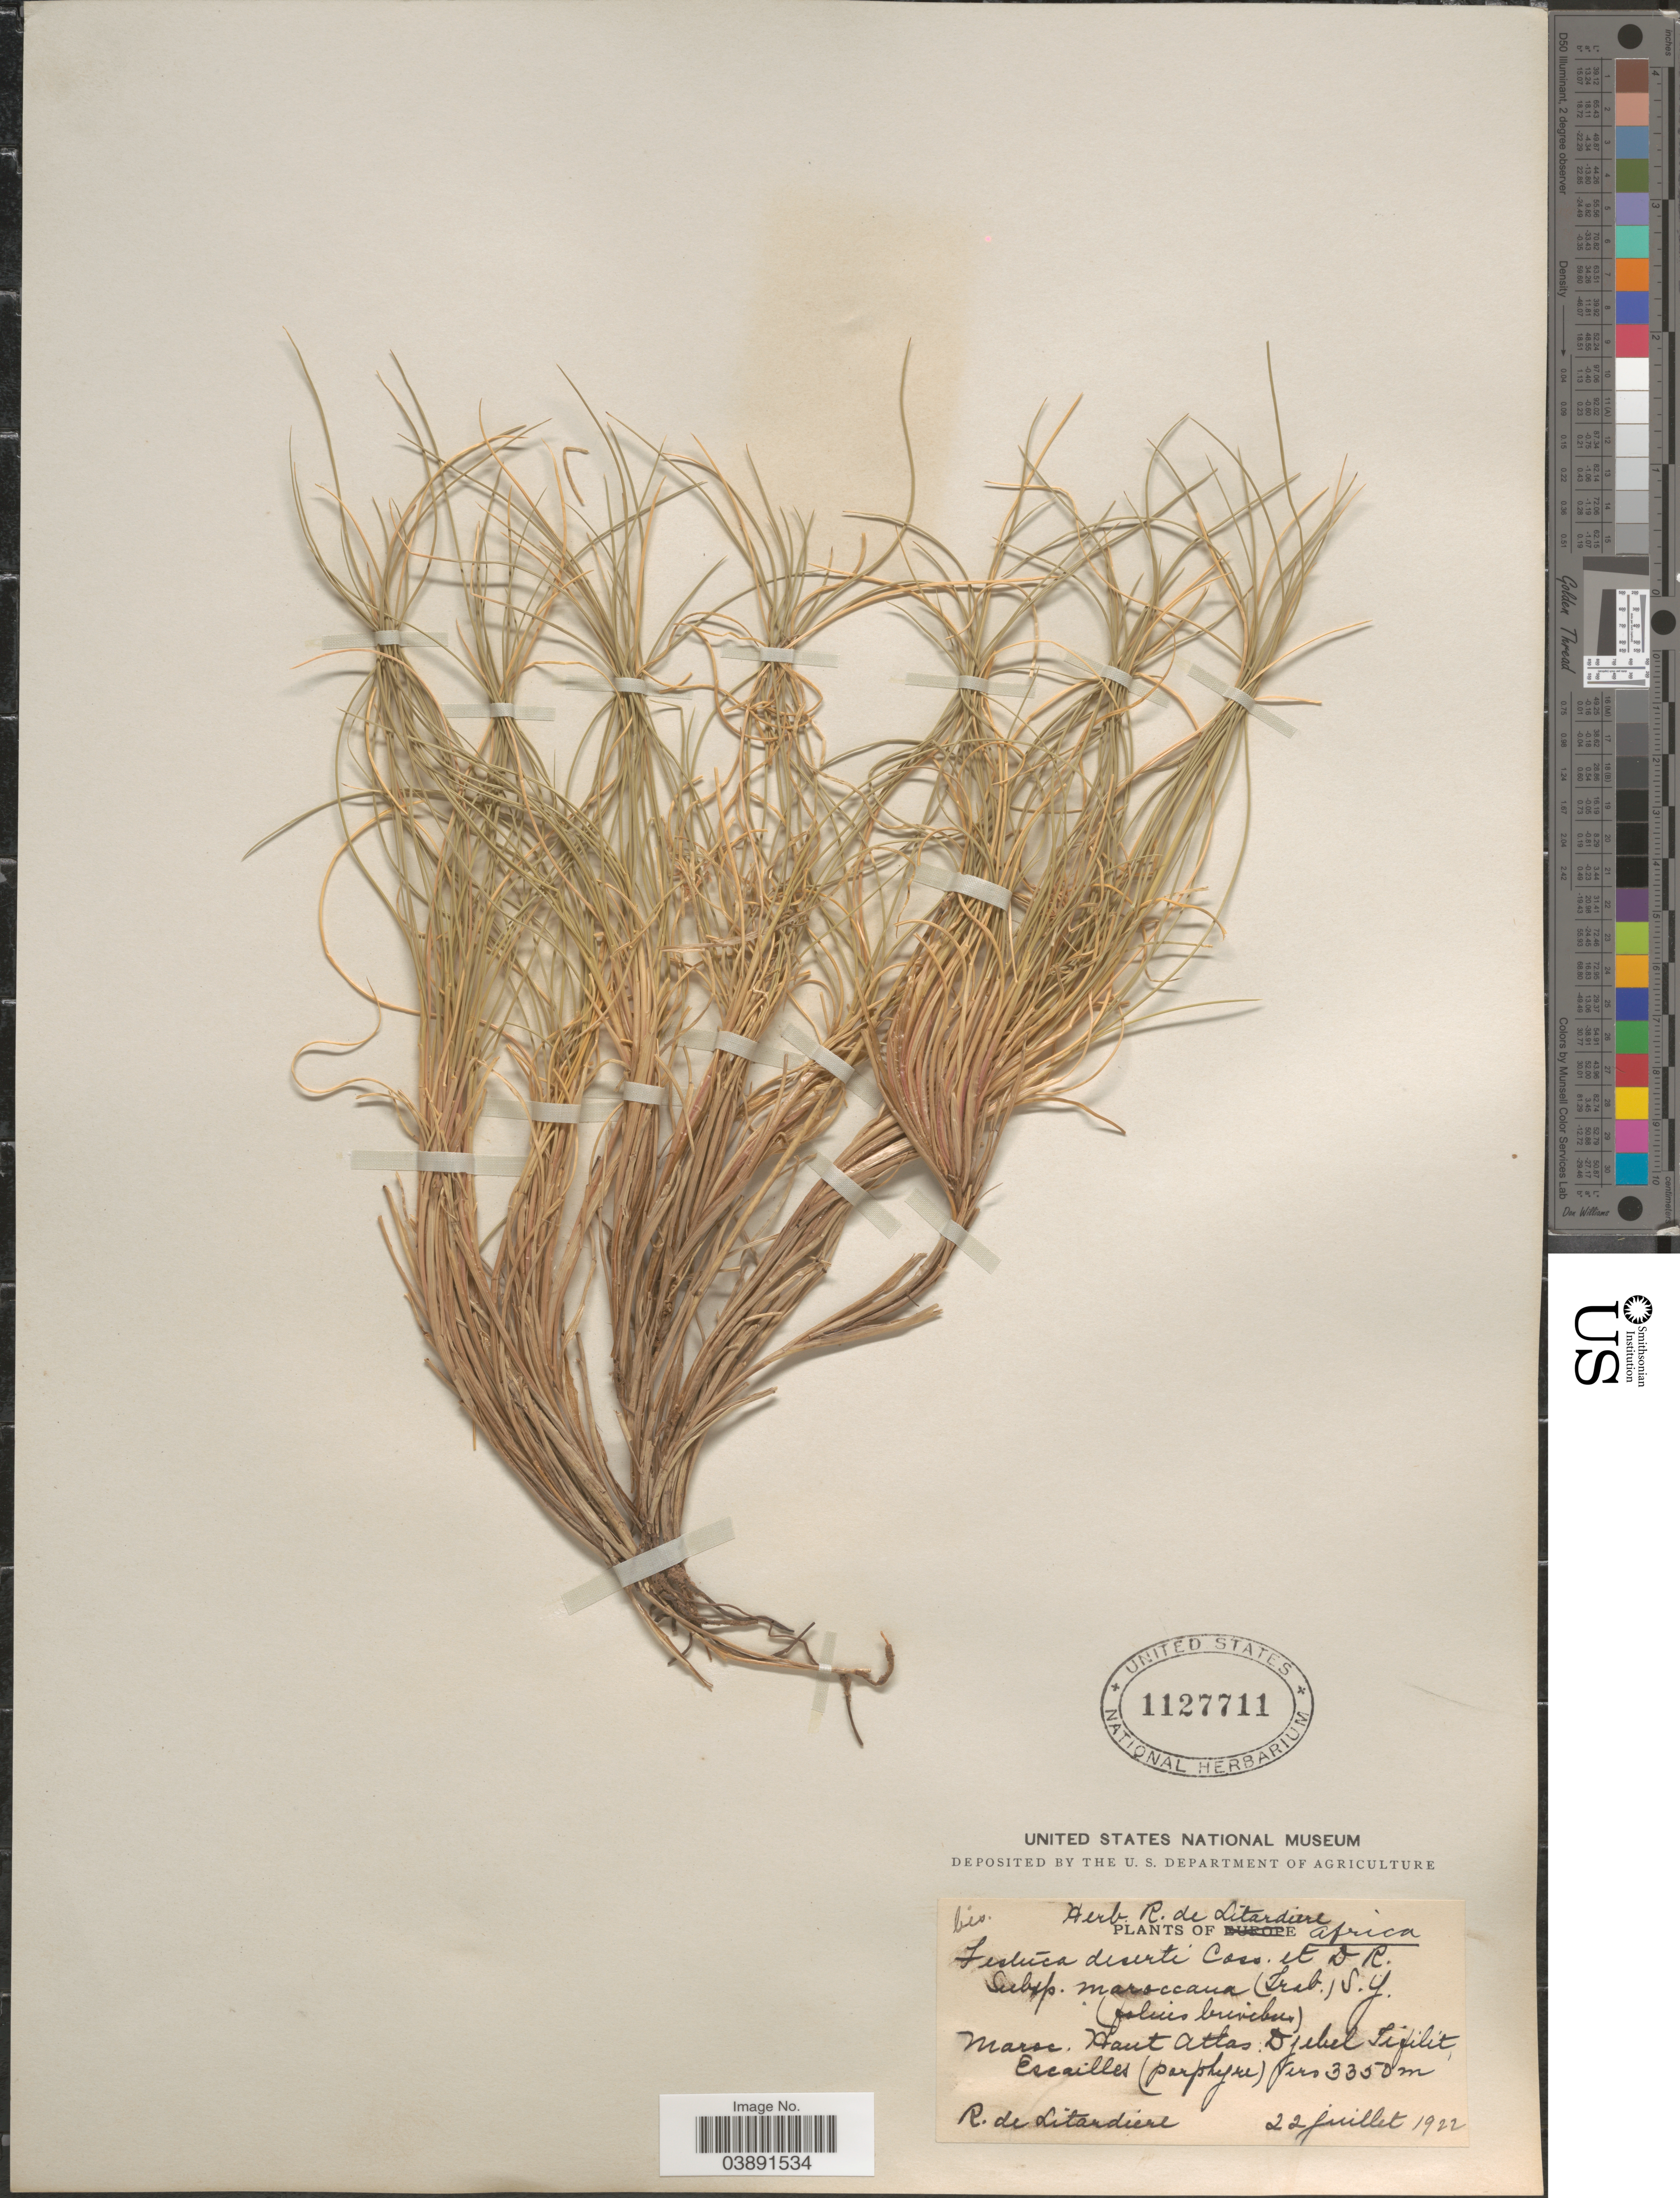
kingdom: Plantae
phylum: Tracheophyta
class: Liliopsida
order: Poales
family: Poaceae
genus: Festuca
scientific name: Festuca deserti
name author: (Coss. & Durieu) Batt. & Trab.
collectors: R. Litardiere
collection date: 1922-07-22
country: Morocco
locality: Maroc: Haut Atlas: Djebel Tifilit, Escailles (porphyre).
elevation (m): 3350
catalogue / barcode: US 1127711